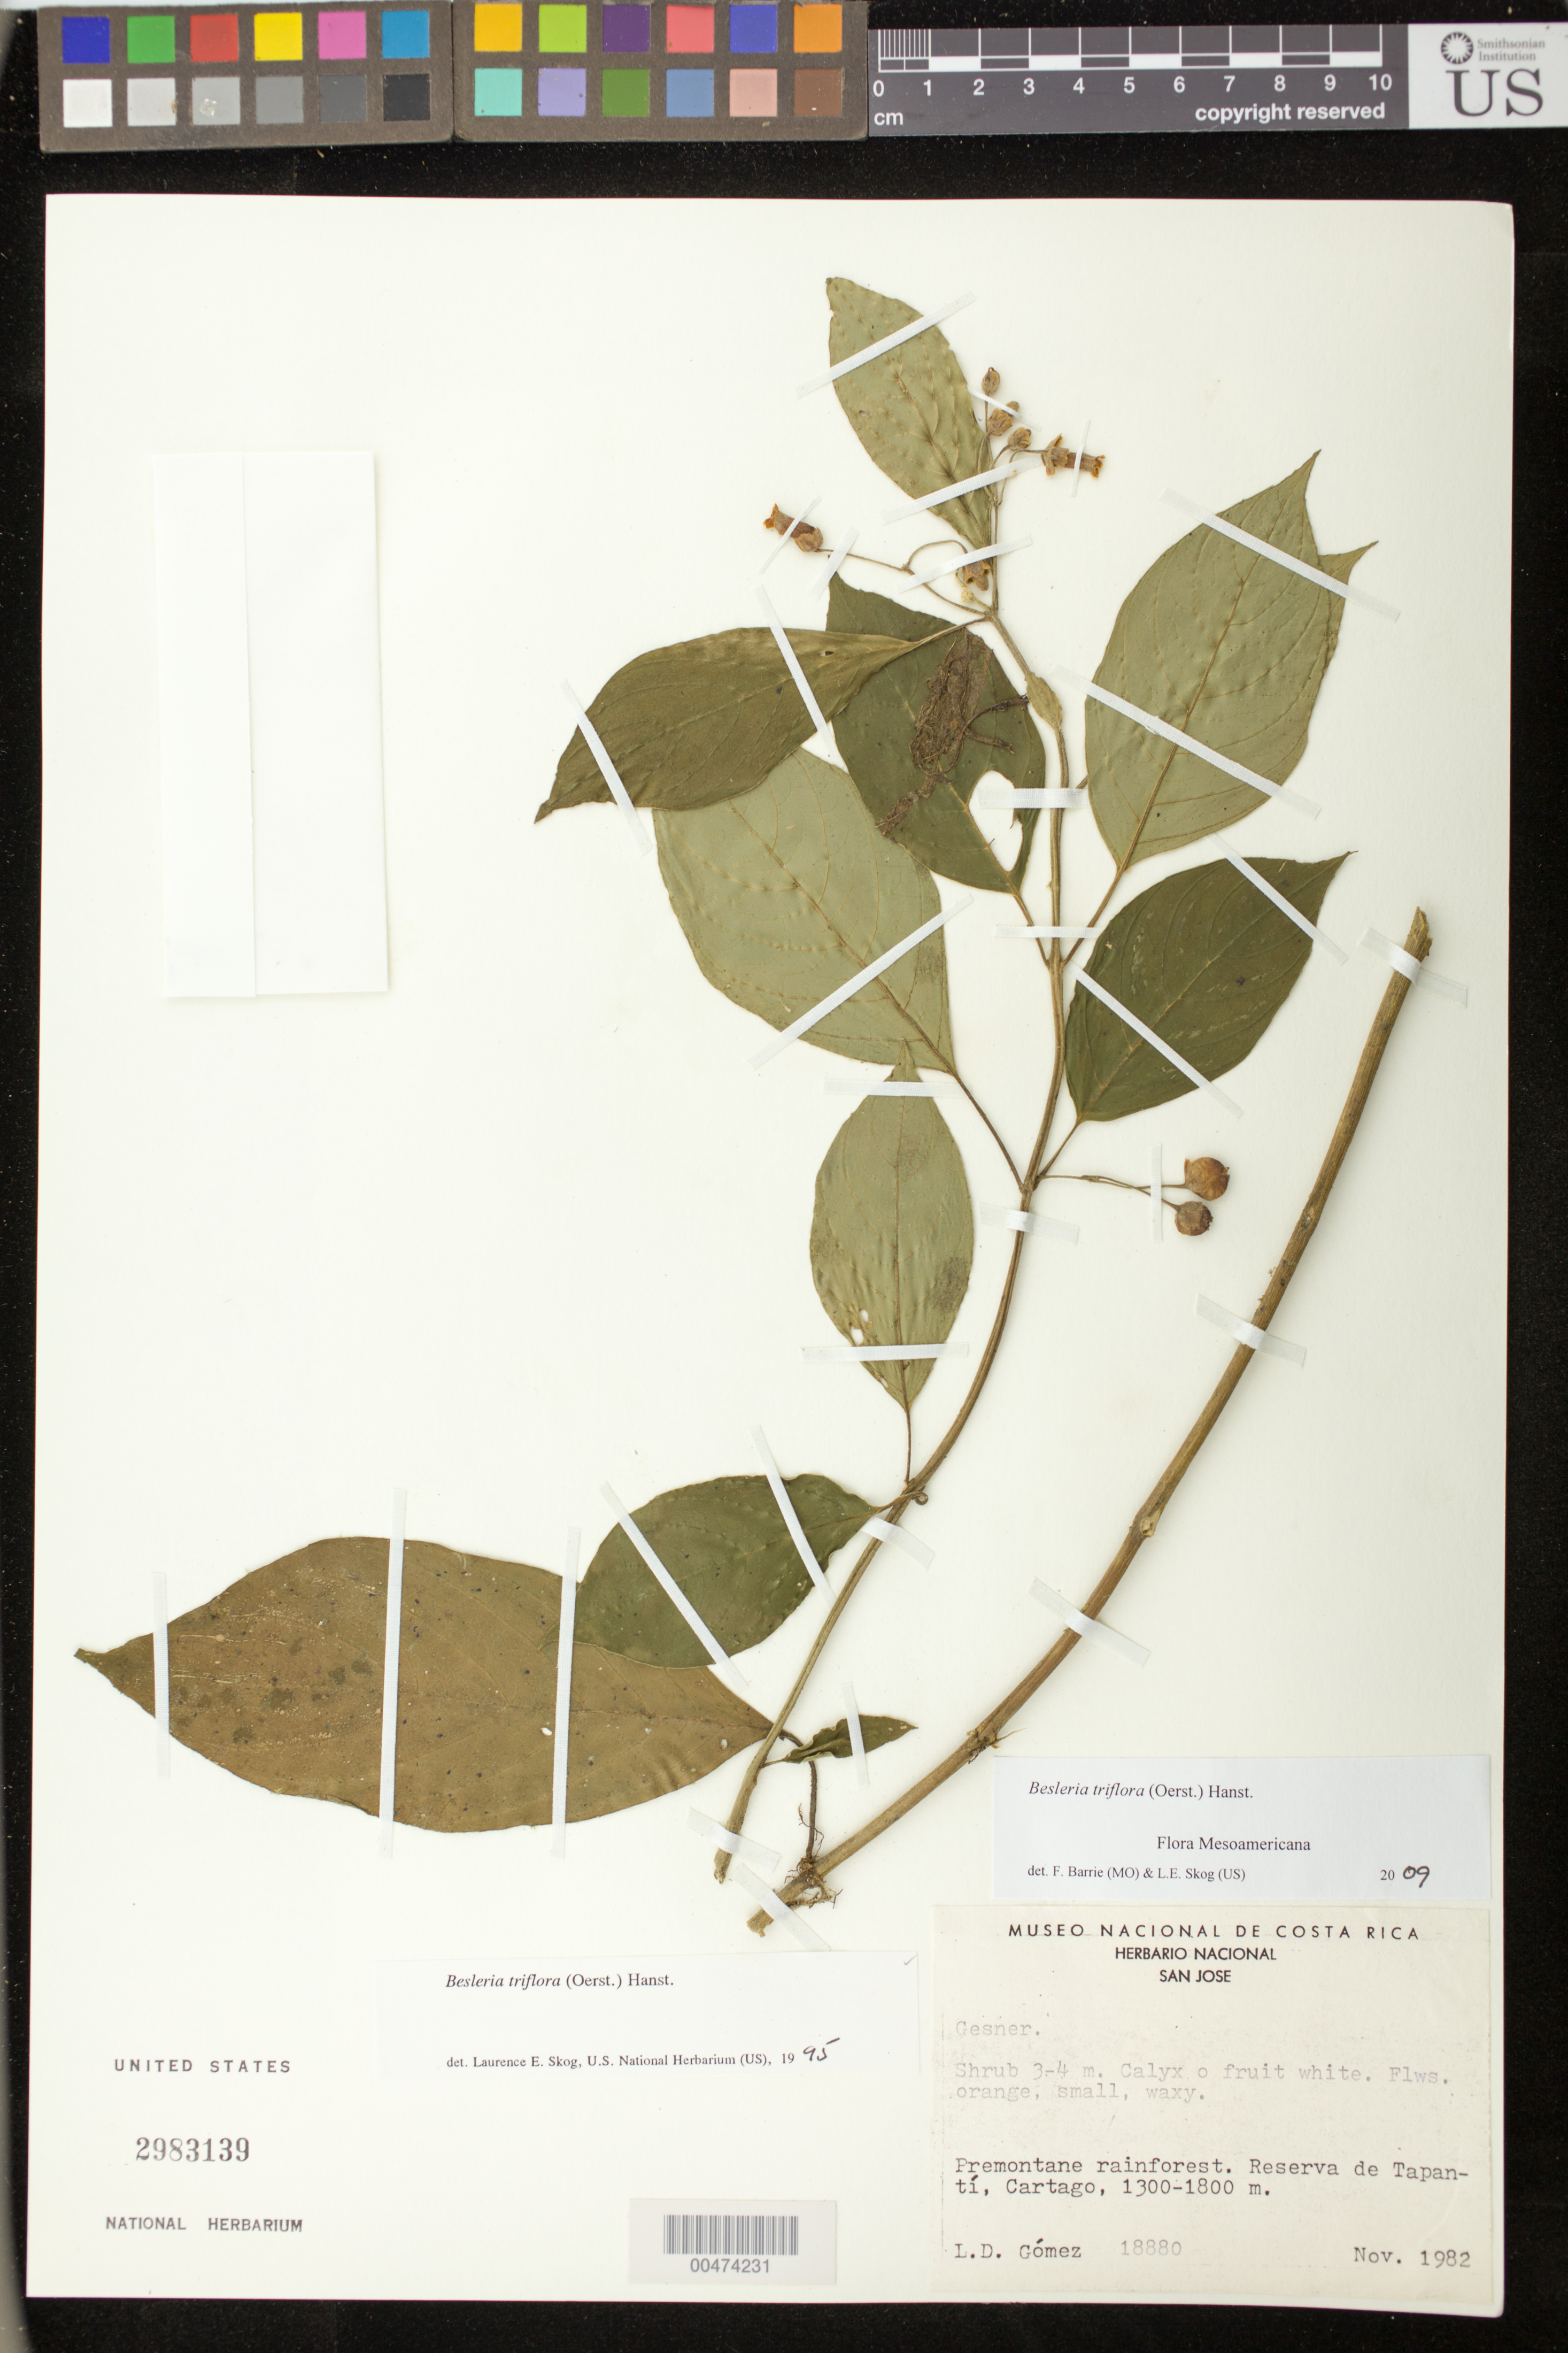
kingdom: Plantae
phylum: Tracheophyta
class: Magnoliopsida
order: Lamiales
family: Gesneriaceae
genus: Besleria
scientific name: Besleria triflora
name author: (Oerst.) Hanst.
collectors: L. D. Gómez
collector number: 18880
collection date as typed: Nov 1982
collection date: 1982-11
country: Costa Rica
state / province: Cartago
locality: Tapanti Reserve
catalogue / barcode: US 2983139